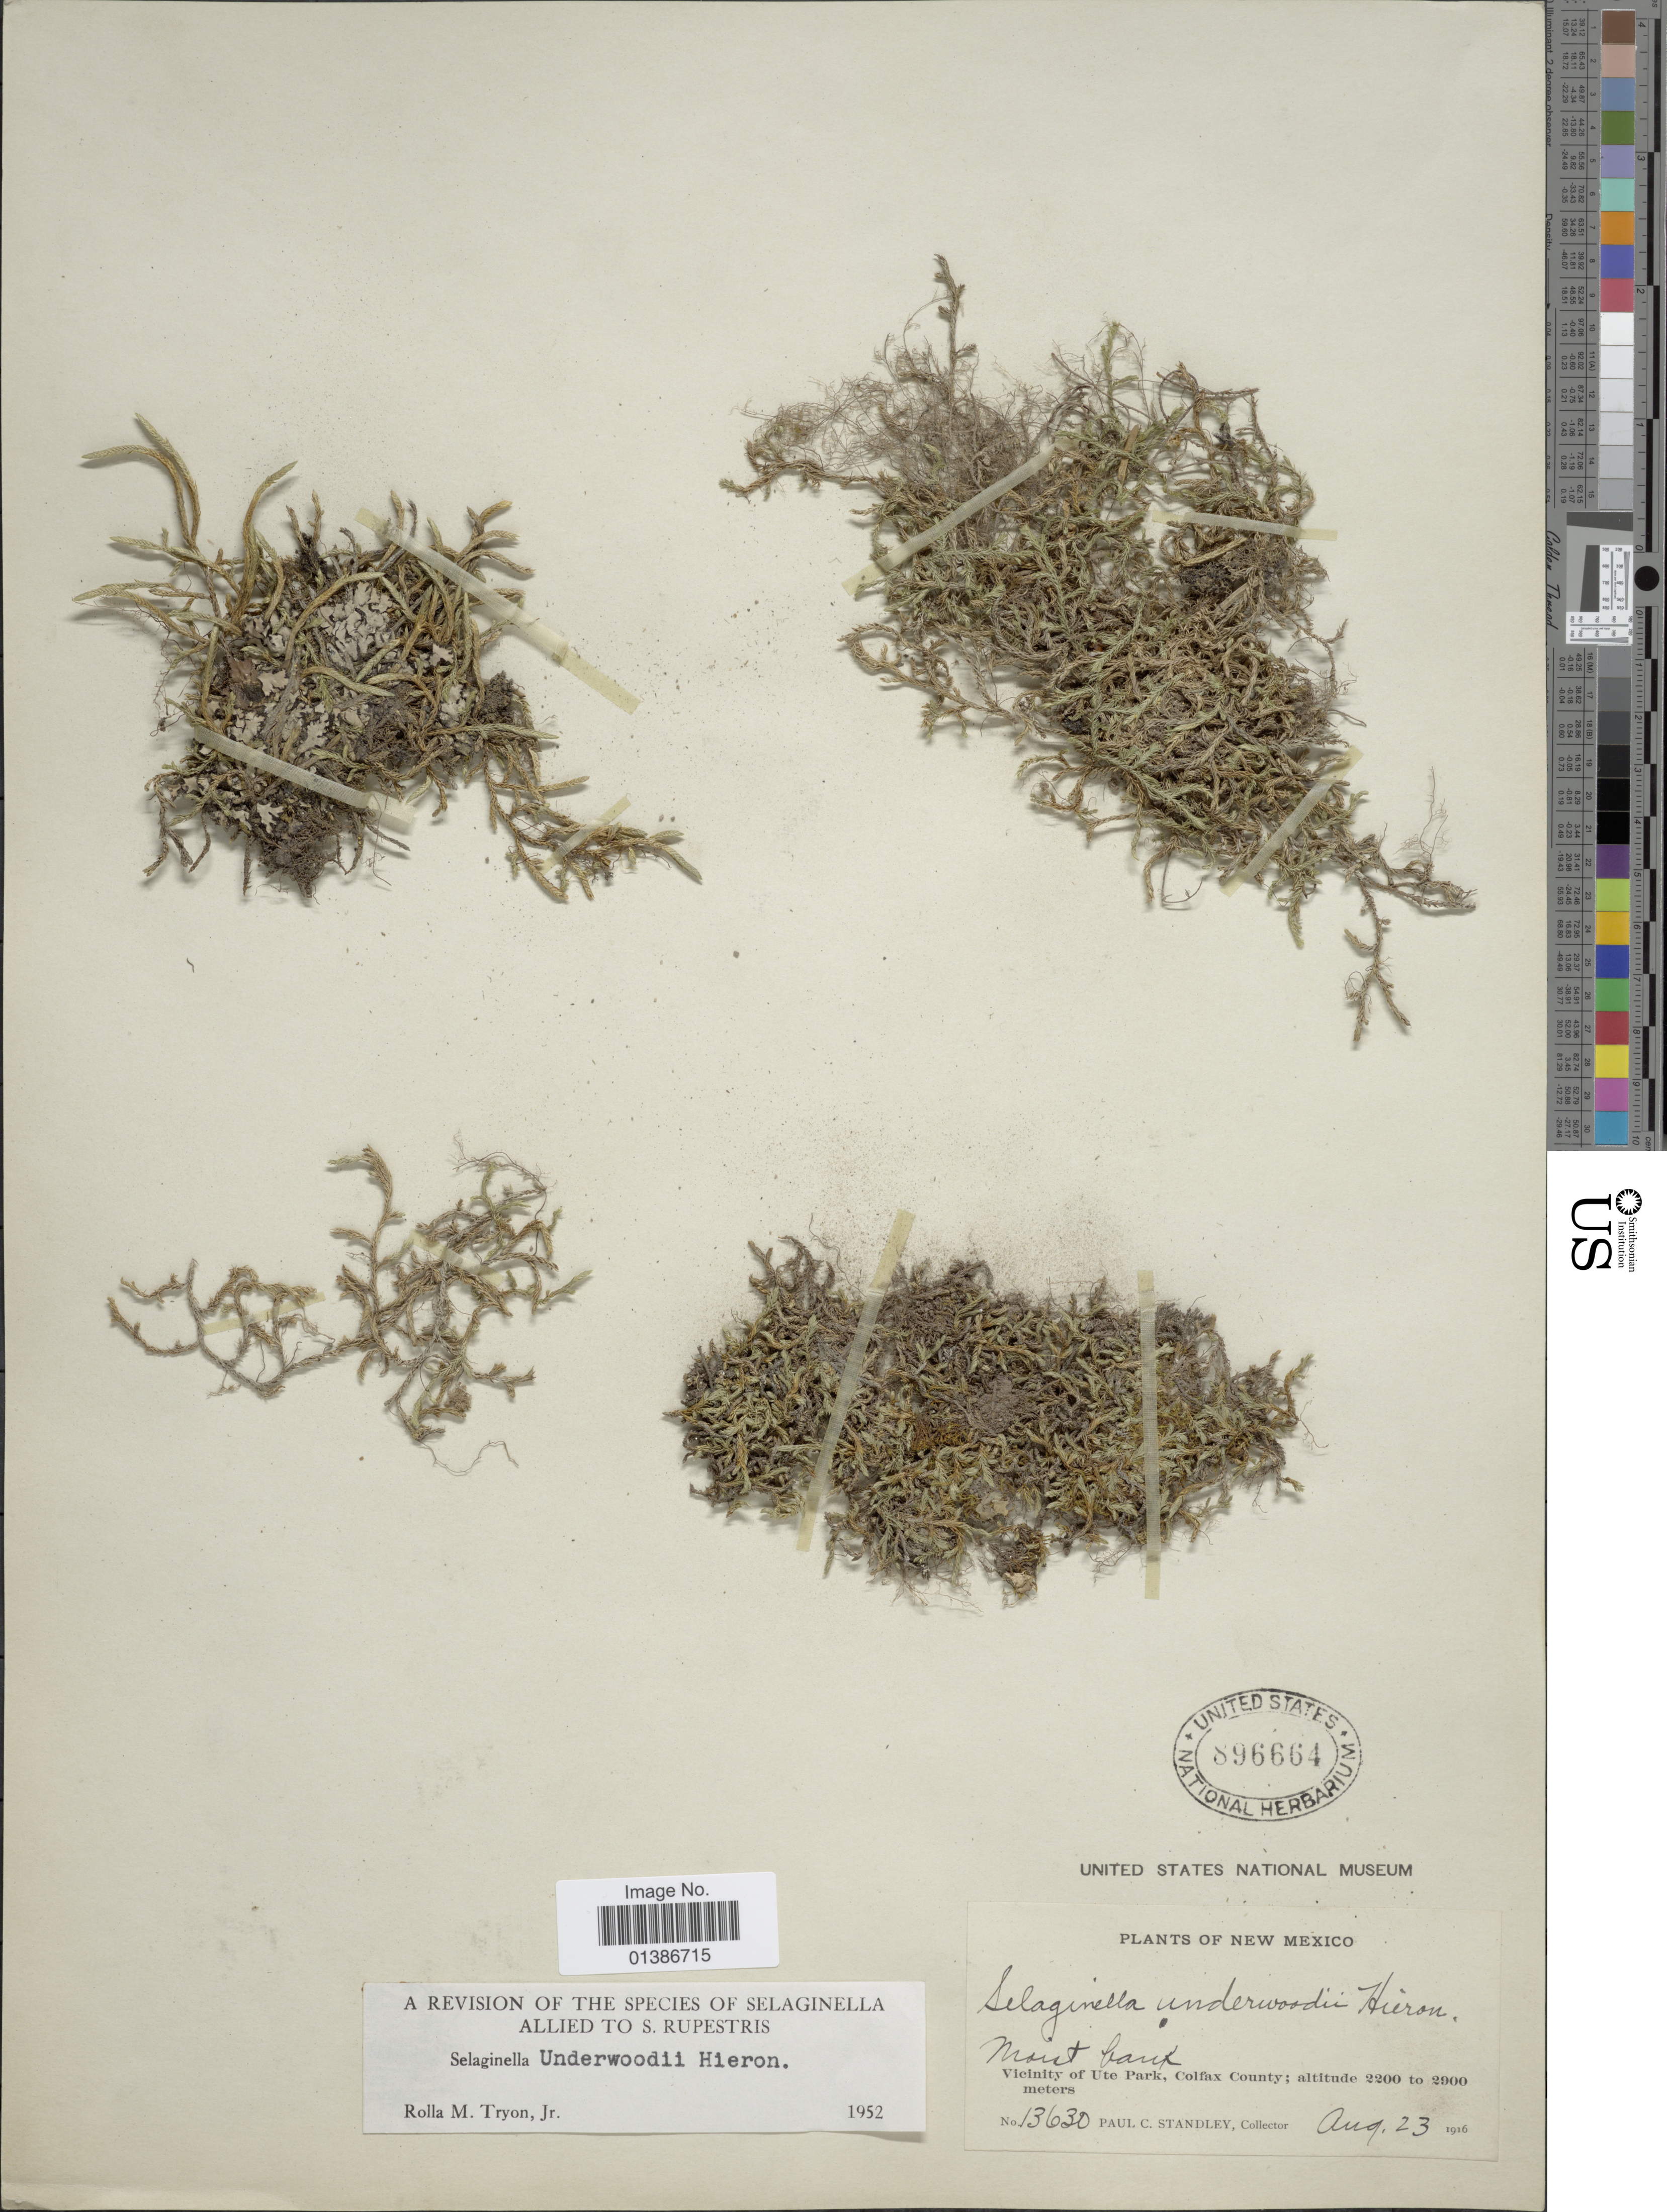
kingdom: Plantae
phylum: Tracheophyta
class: Lycopodiopsida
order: Selaginellales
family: Selaginellaceae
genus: Selaginella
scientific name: Selaginella underwoodii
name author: Hieron.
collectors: P. C. Standley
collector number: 13630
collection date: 1916-08-23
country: United States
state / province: New Mexico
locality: Vicinity of Ute Park, Colfax County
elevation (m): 2200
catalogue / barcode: US 896664